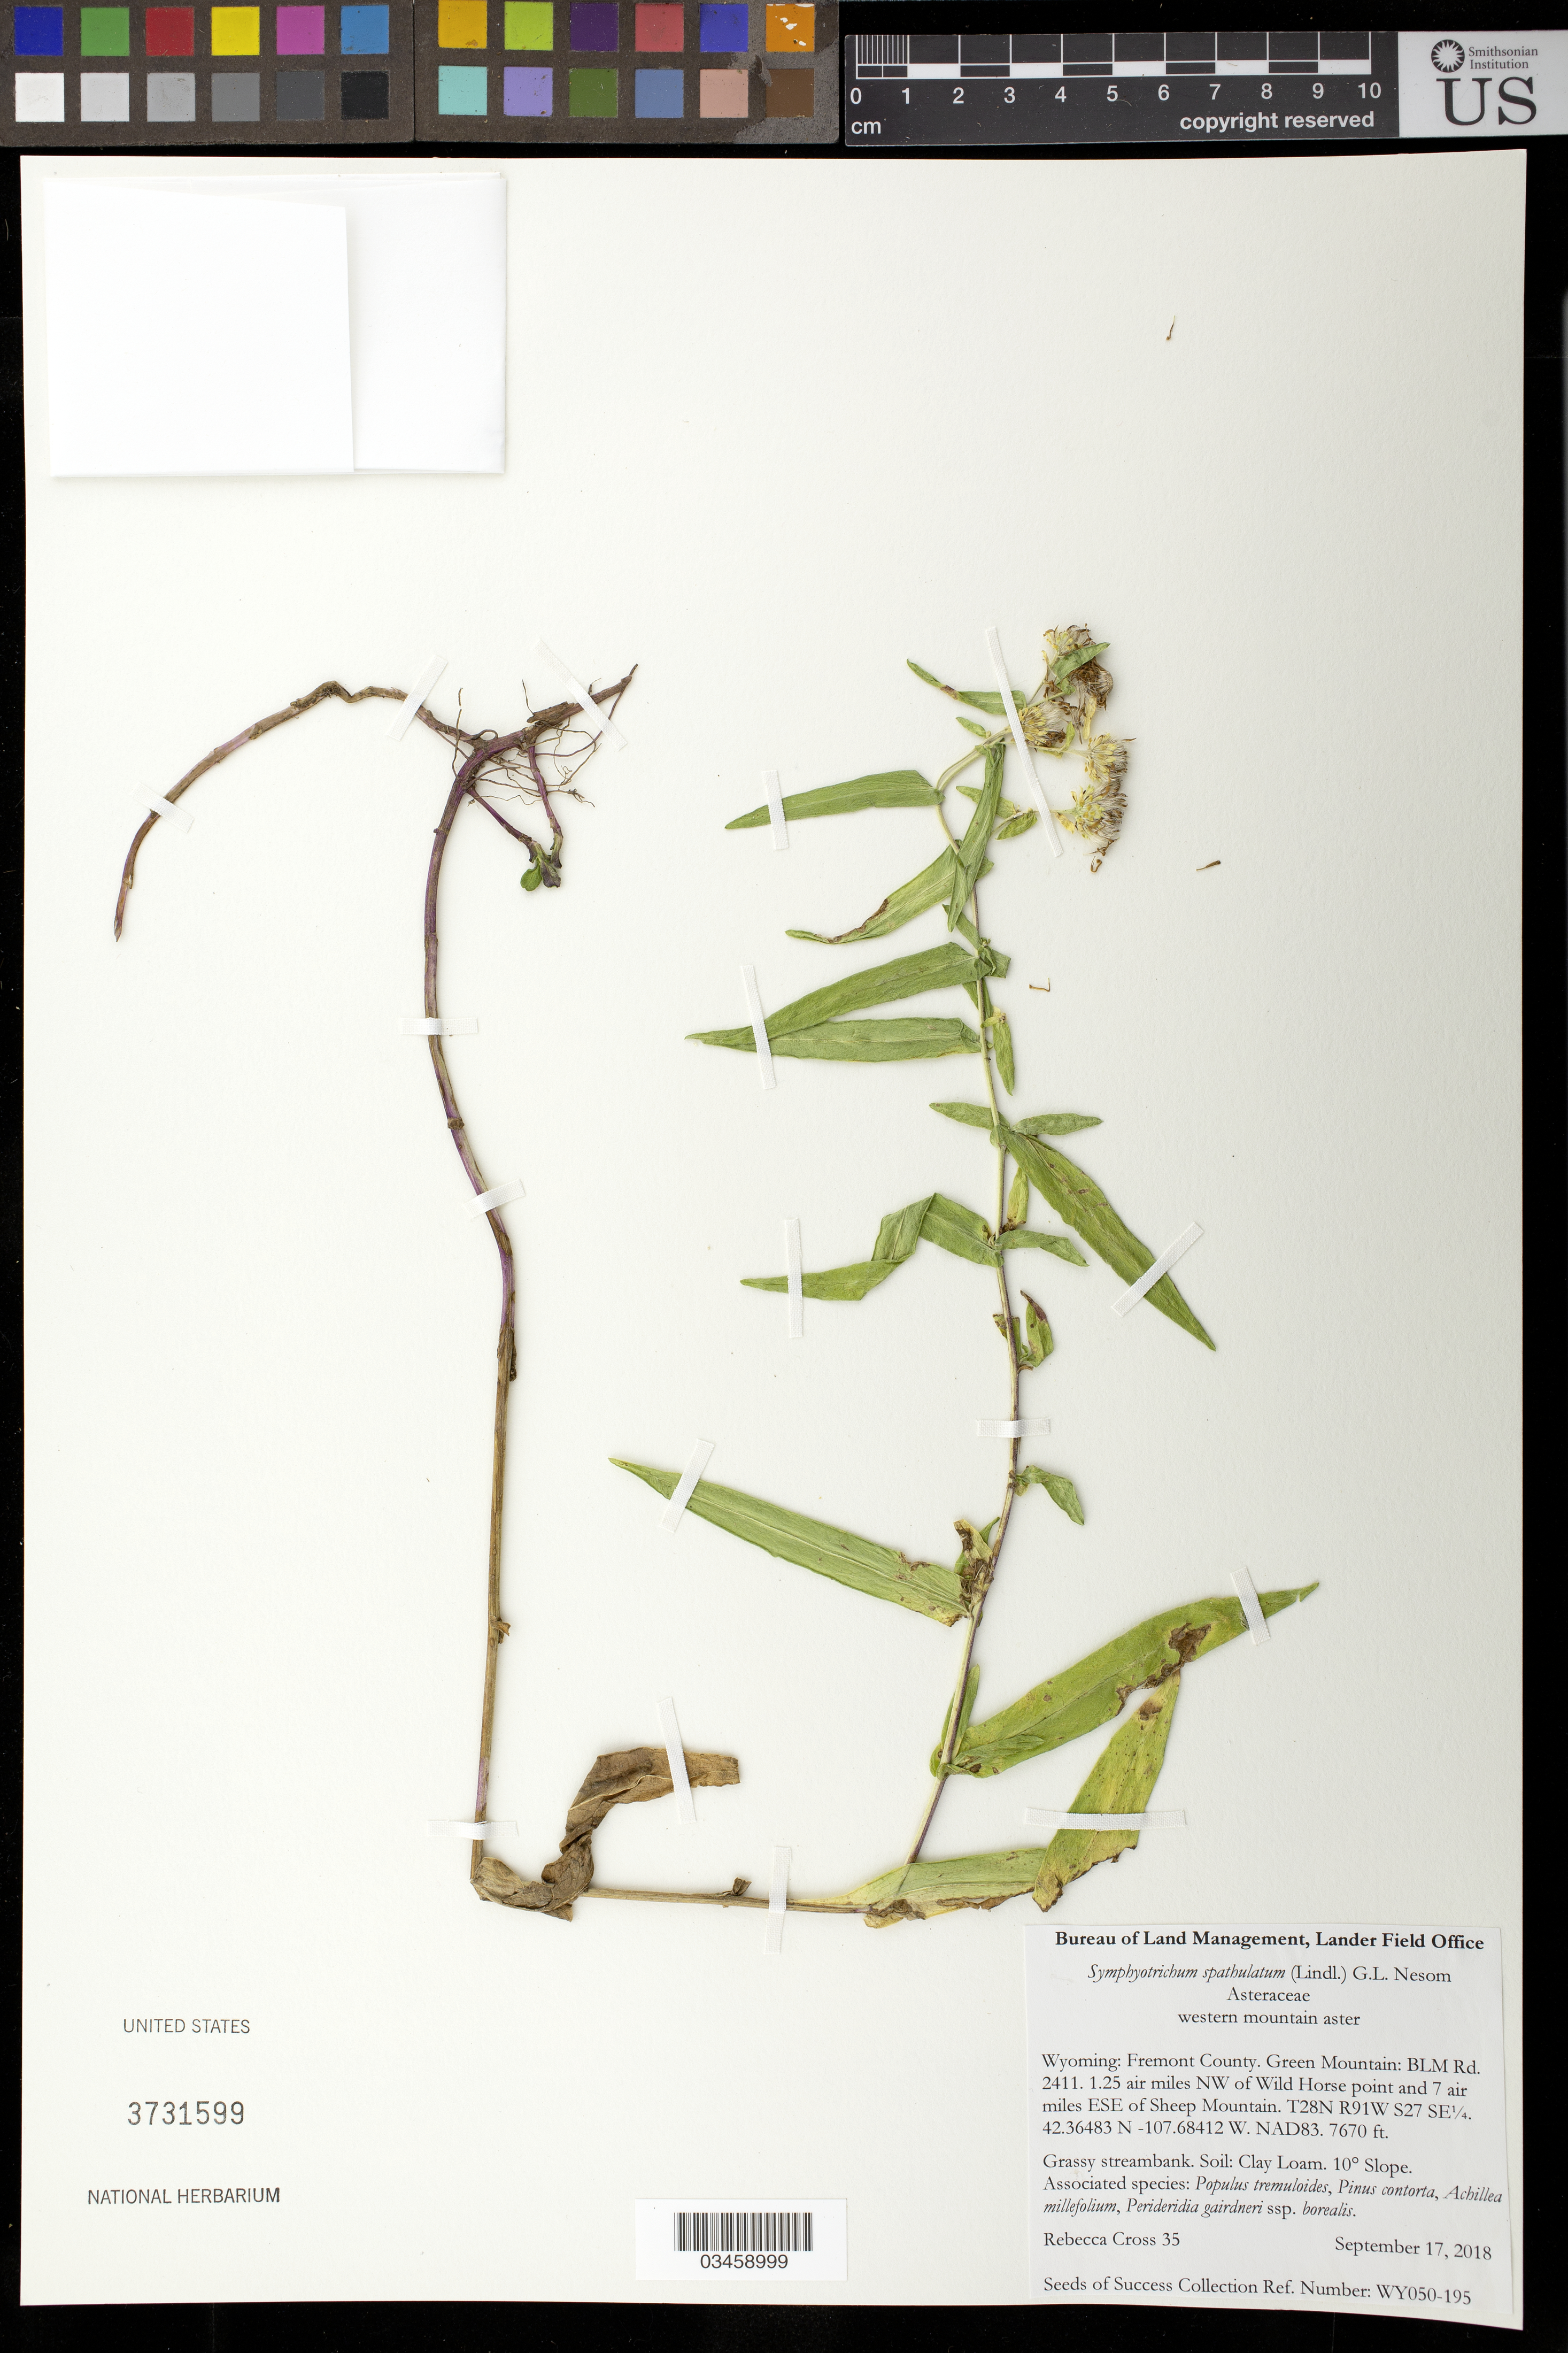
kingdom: Plantae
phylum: Tracheophyta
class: Magnoliopsida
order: Asterales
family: Asteraceae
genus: Symphyotrichum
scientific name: Symphyotrichum spathulatum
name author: (Lindl.) G.L. Nesom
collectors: R. Cross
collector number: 35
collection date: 2018-09-17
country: United States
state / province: Wyoming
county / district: Fremont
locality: Green Mt, BLM Rd. 2411, 1.25 air mi. NW of Wild Horse point and 7 air mi. ESE of Sheep Mt. T28N R91W S27 SE 1/4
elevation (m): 2338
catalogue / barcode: US 3731599